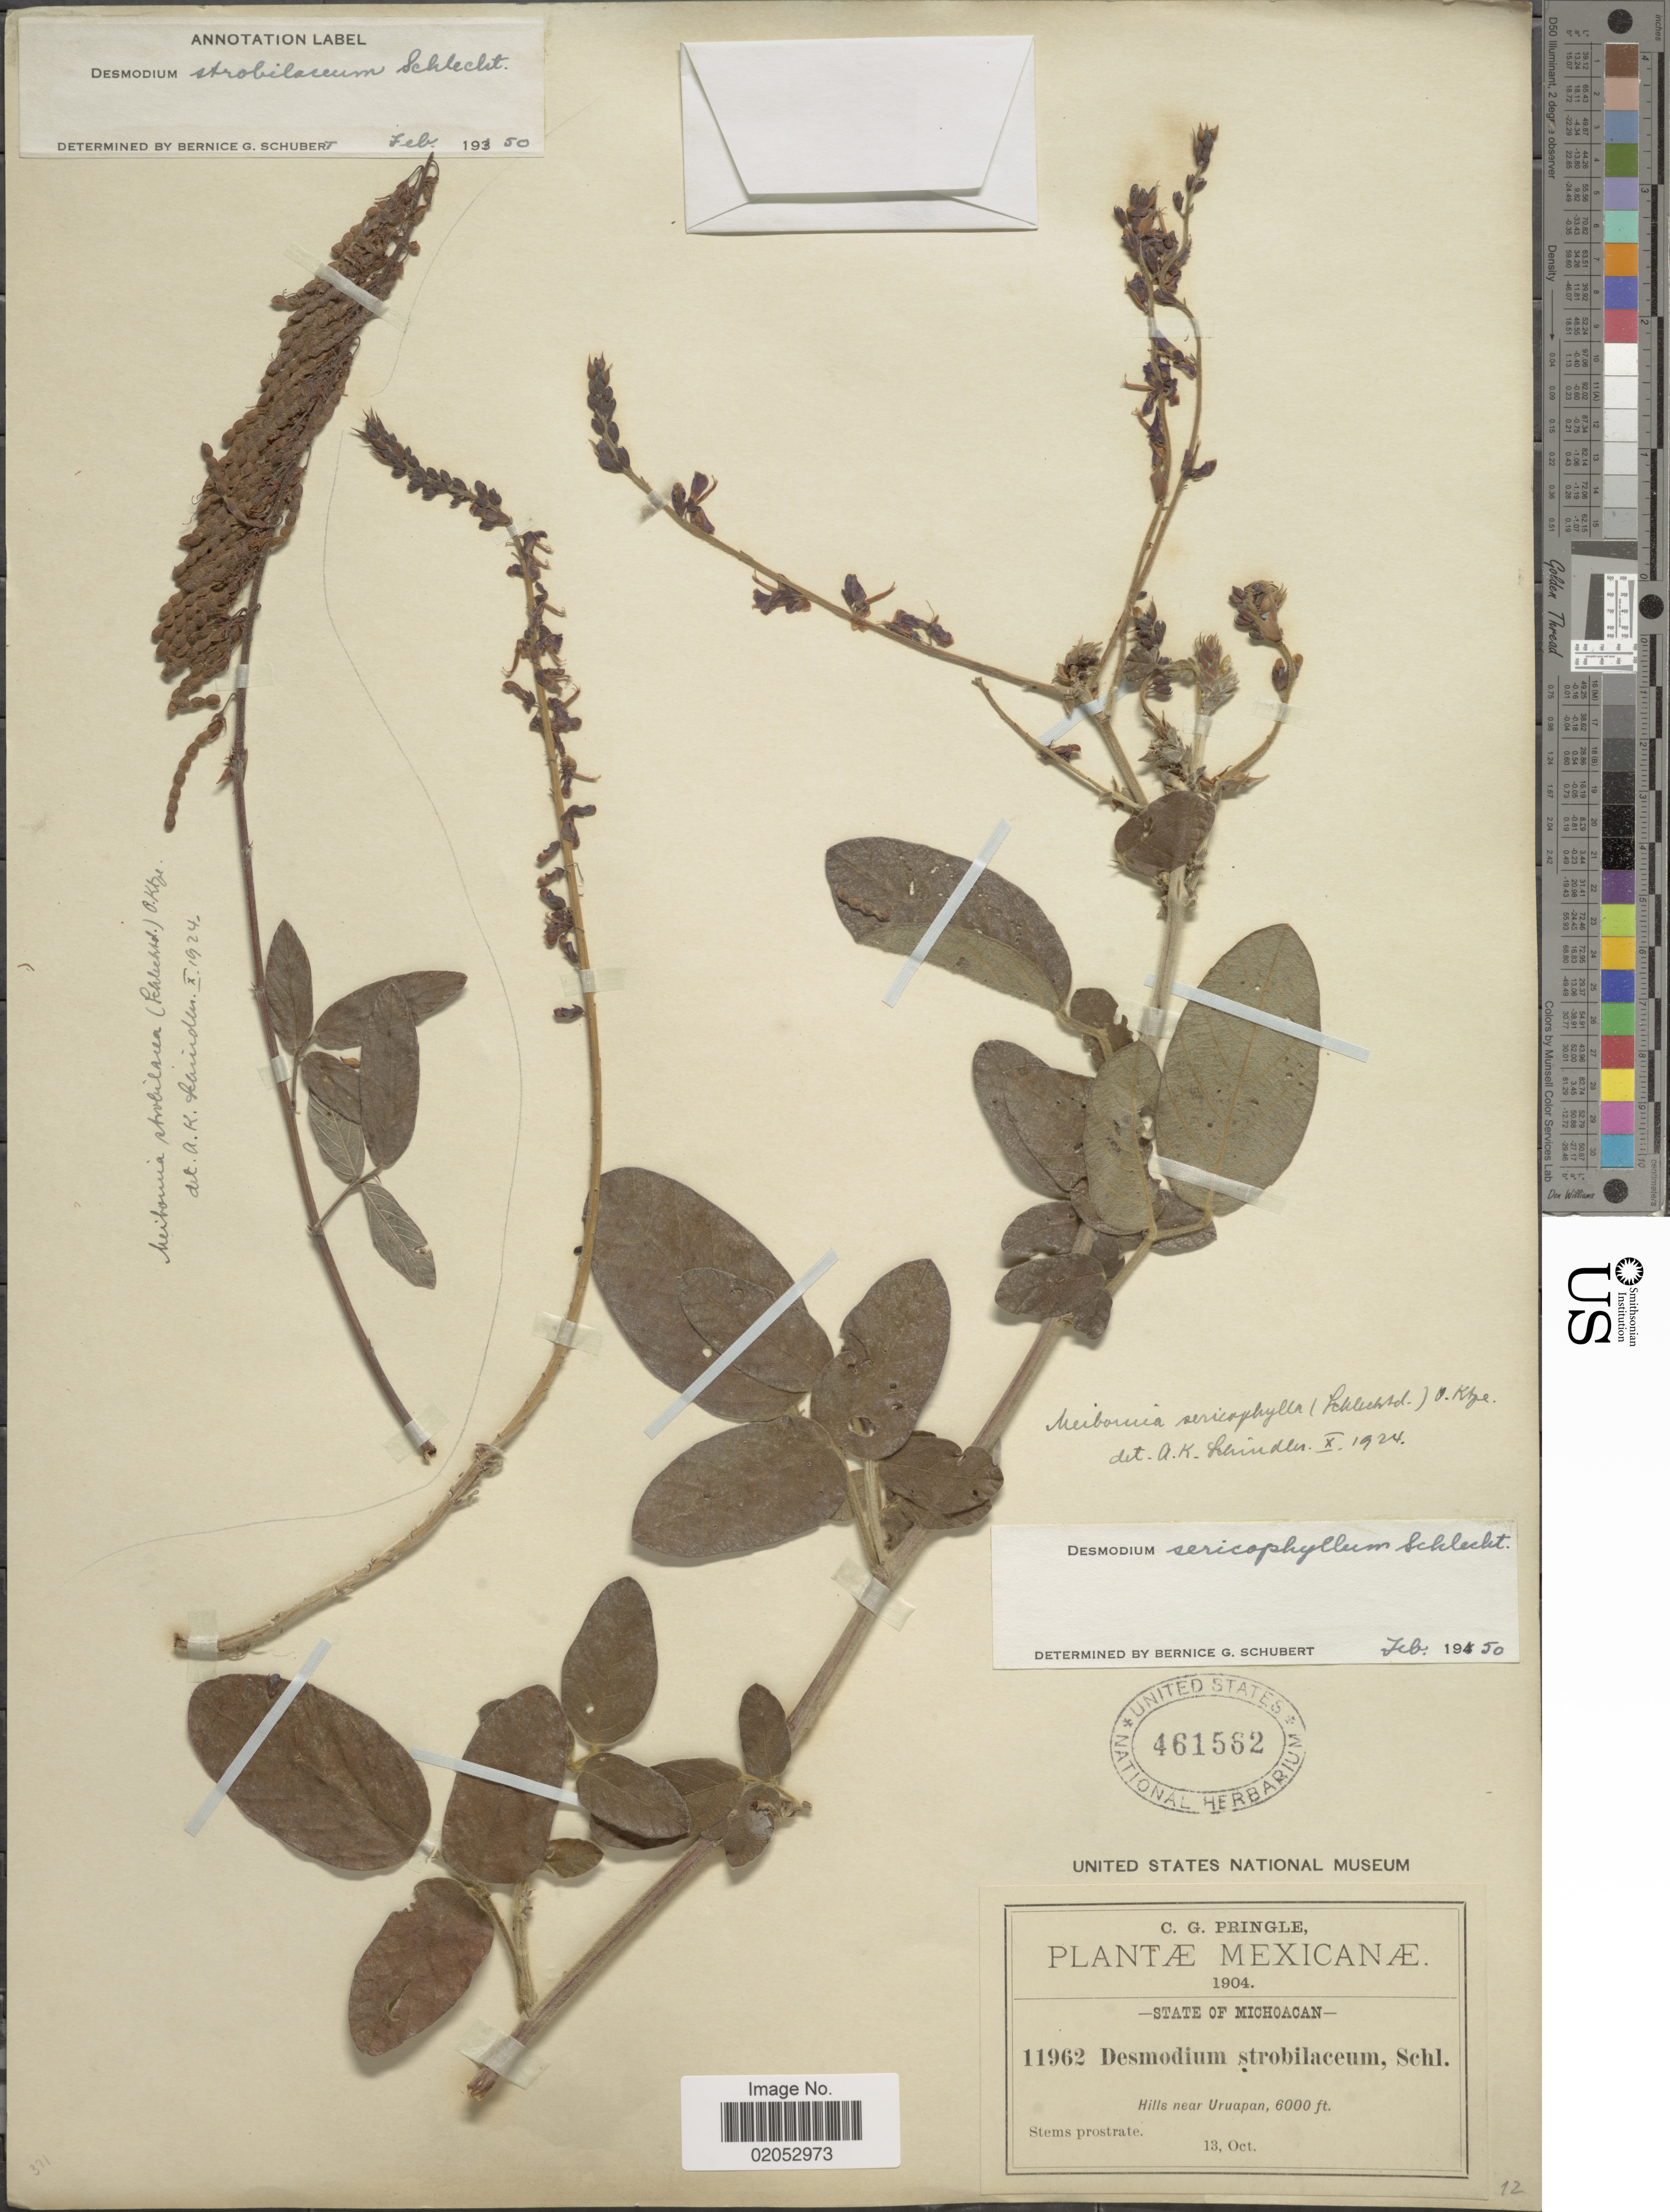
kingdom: Plantae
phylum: Tracheophyta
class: Magnoliopsida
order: Fabales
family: Fabaceae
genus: Desmodium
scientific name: Desmodium sericophyllum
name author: Schltdl.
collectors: C. G. Pringle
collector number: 11962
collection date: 1904-10-13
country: Mexico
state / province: Michoacán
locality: State of Michoacan. Hills near Uruapan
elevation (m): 1829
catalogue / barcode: US 461562